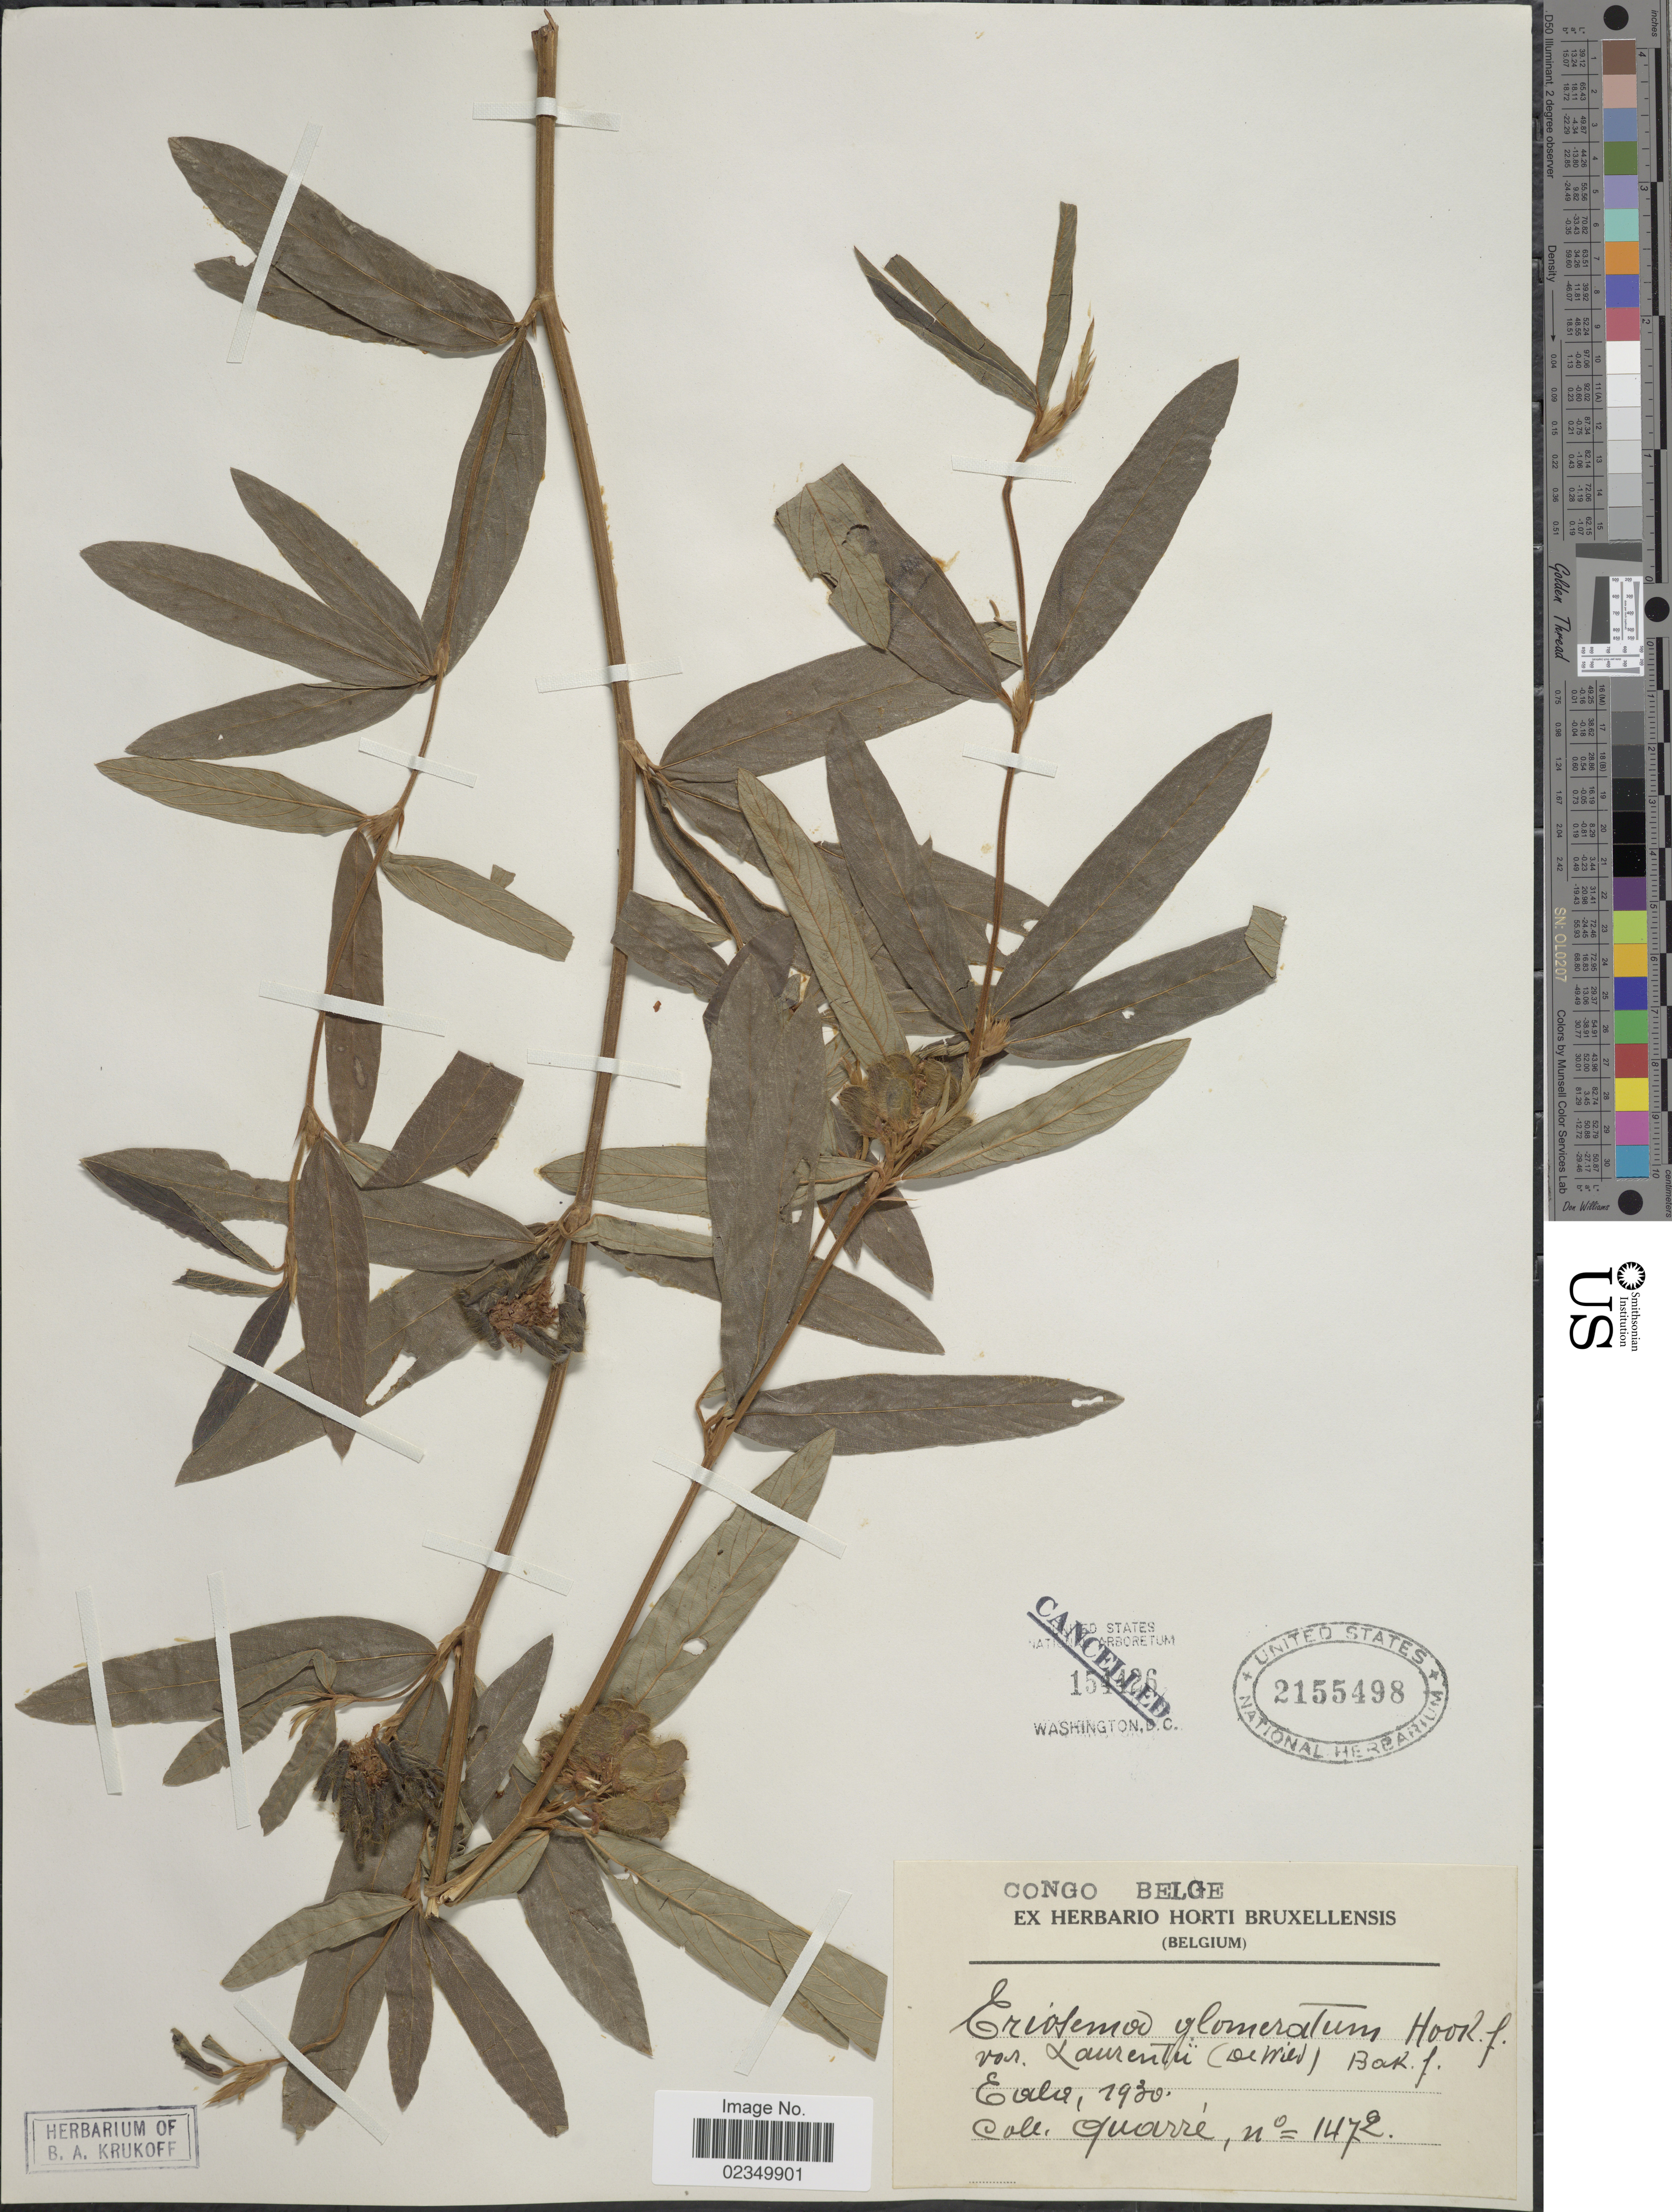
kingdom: Plantae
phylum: Tracheophyta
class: Magnoliopsida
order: Fabales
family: Fabaceae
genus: Eriosema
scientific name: Eriosema glomeratum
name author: (Guill. & Perr.) Hook. f.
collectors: -. Guarre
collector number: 1472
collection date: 1930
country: Congo, Democratic Republic of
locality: Congo Belge, Eala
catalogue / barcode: US 2155498